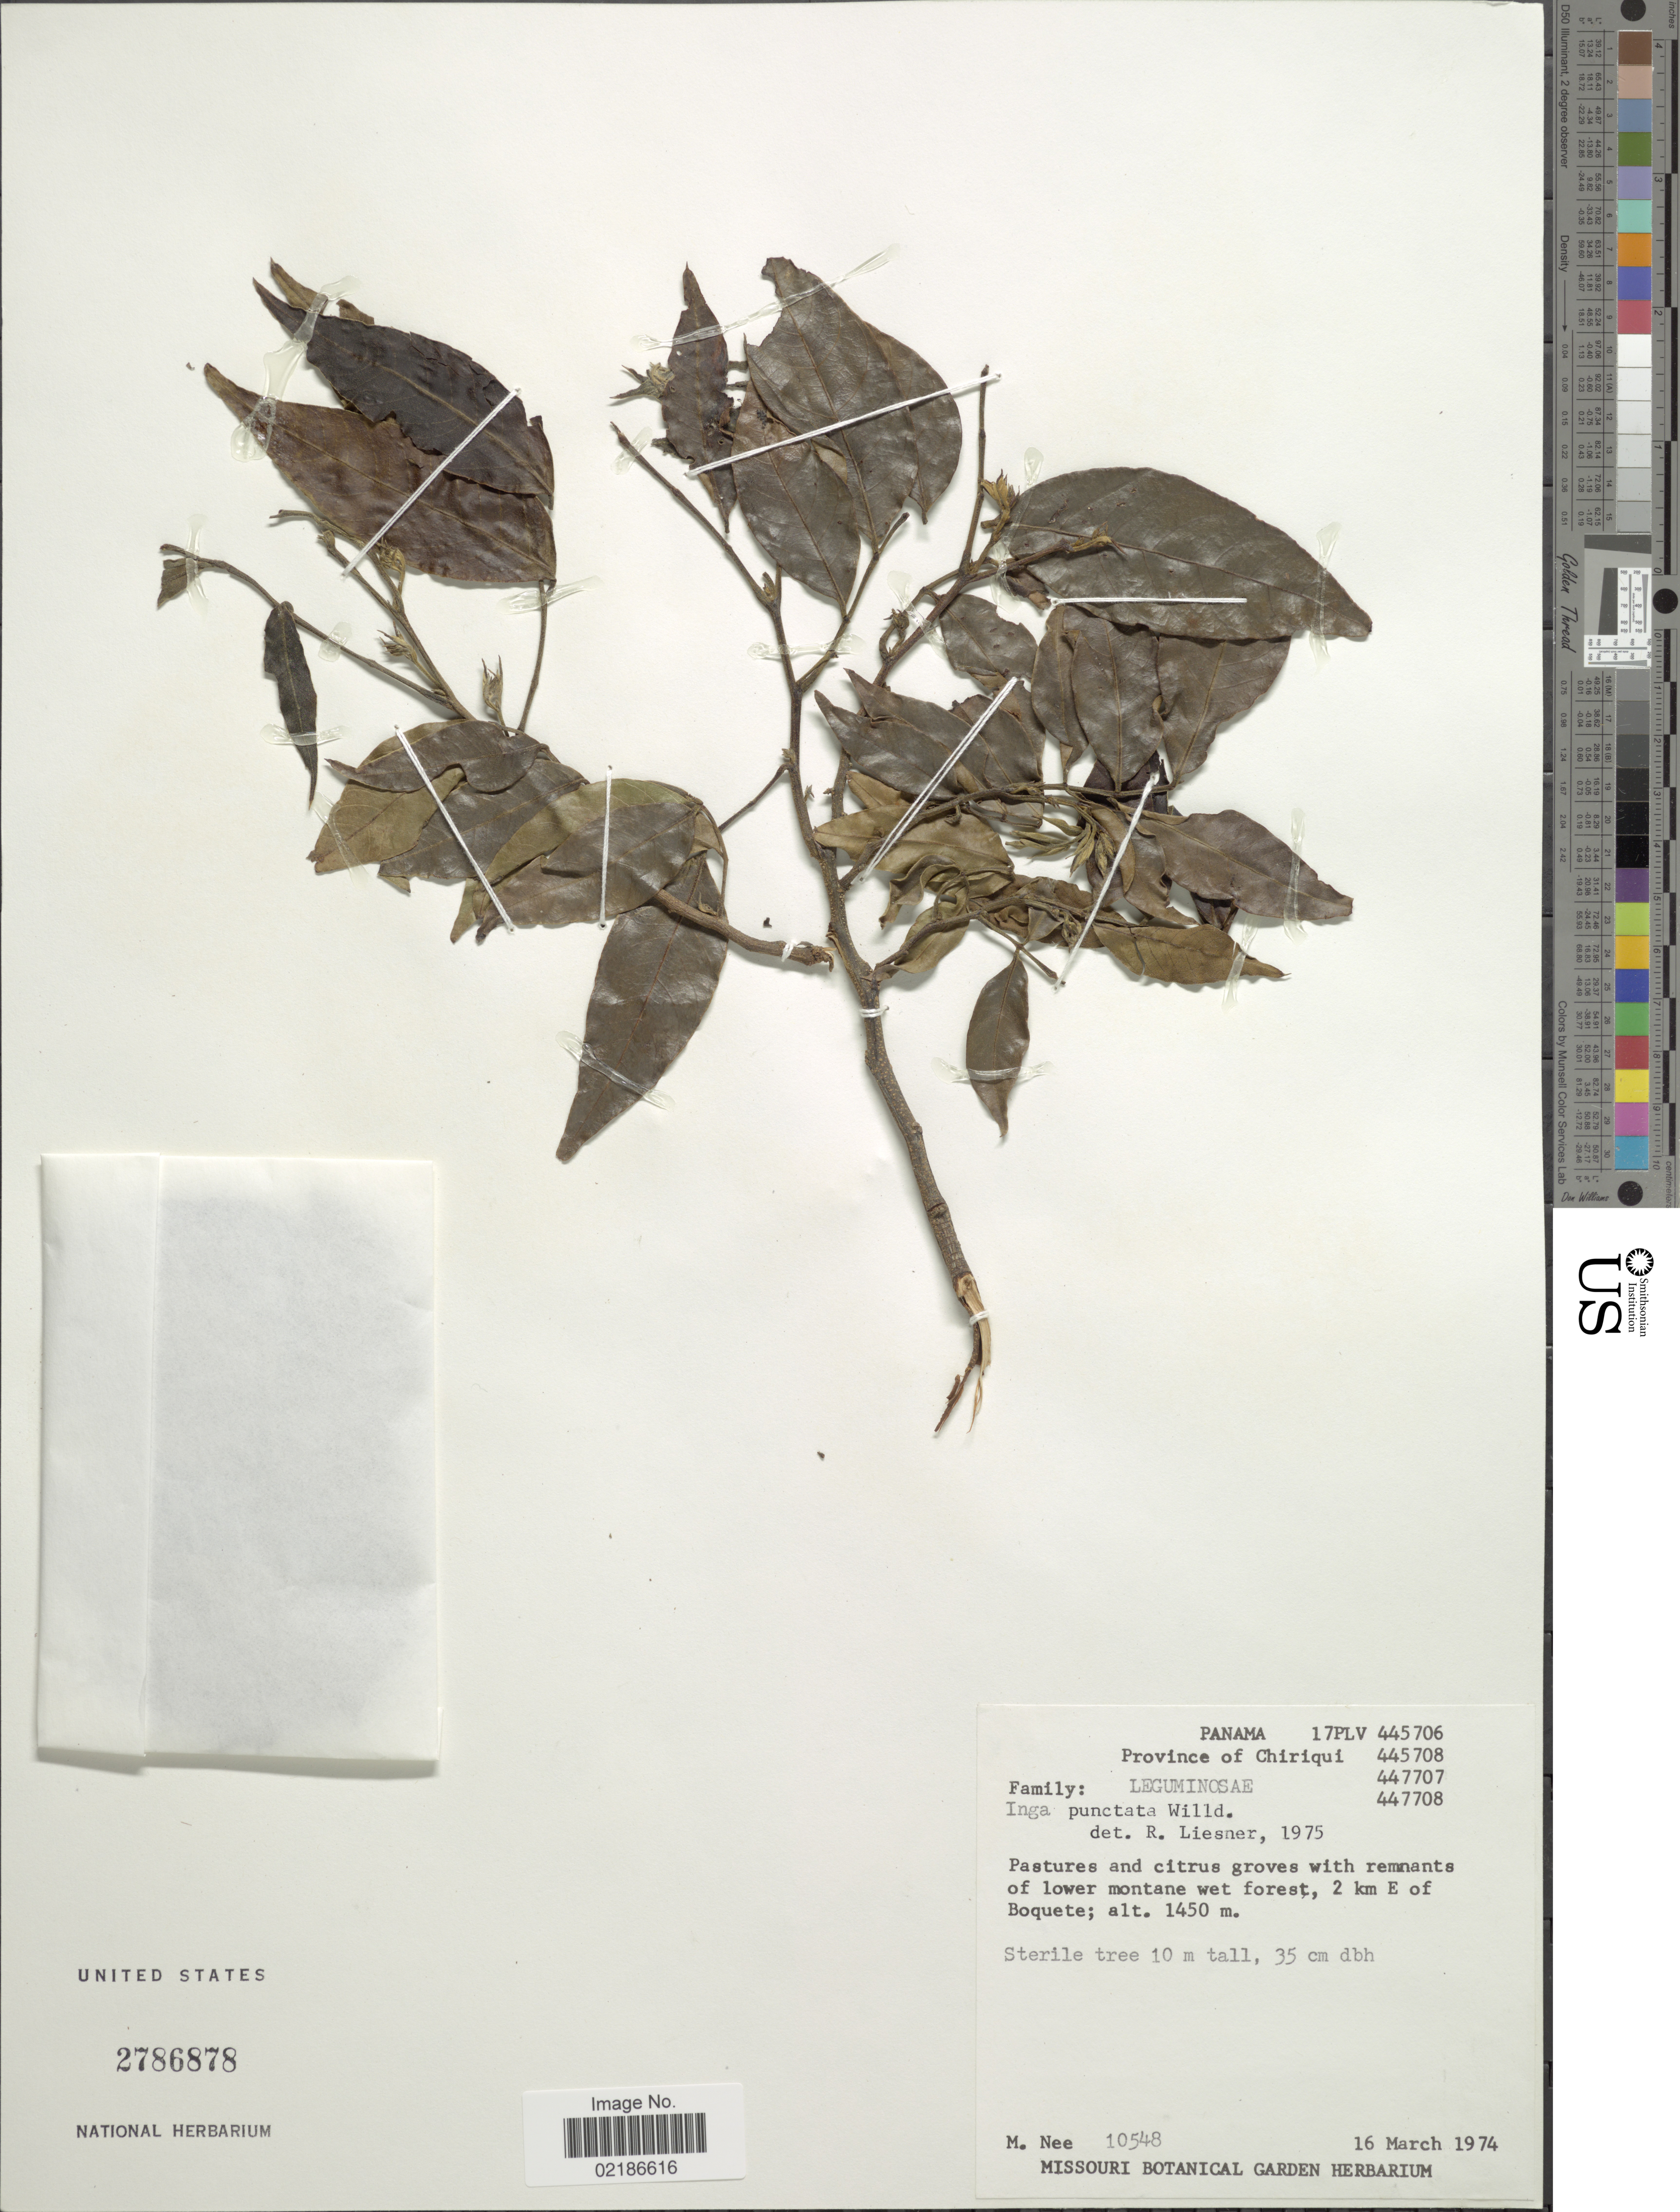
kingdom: Plantae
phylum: Tracheophyta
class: Magnoliopsida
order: Fabales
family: Fabaceae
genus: Inga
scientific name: Inga punctata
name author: Willd.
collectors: M. Nee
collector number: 10548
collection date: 1974-03-16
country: Panama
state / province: Chiriqui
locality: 2 km E of Boquete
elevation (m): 1450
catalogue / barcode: US 2786878